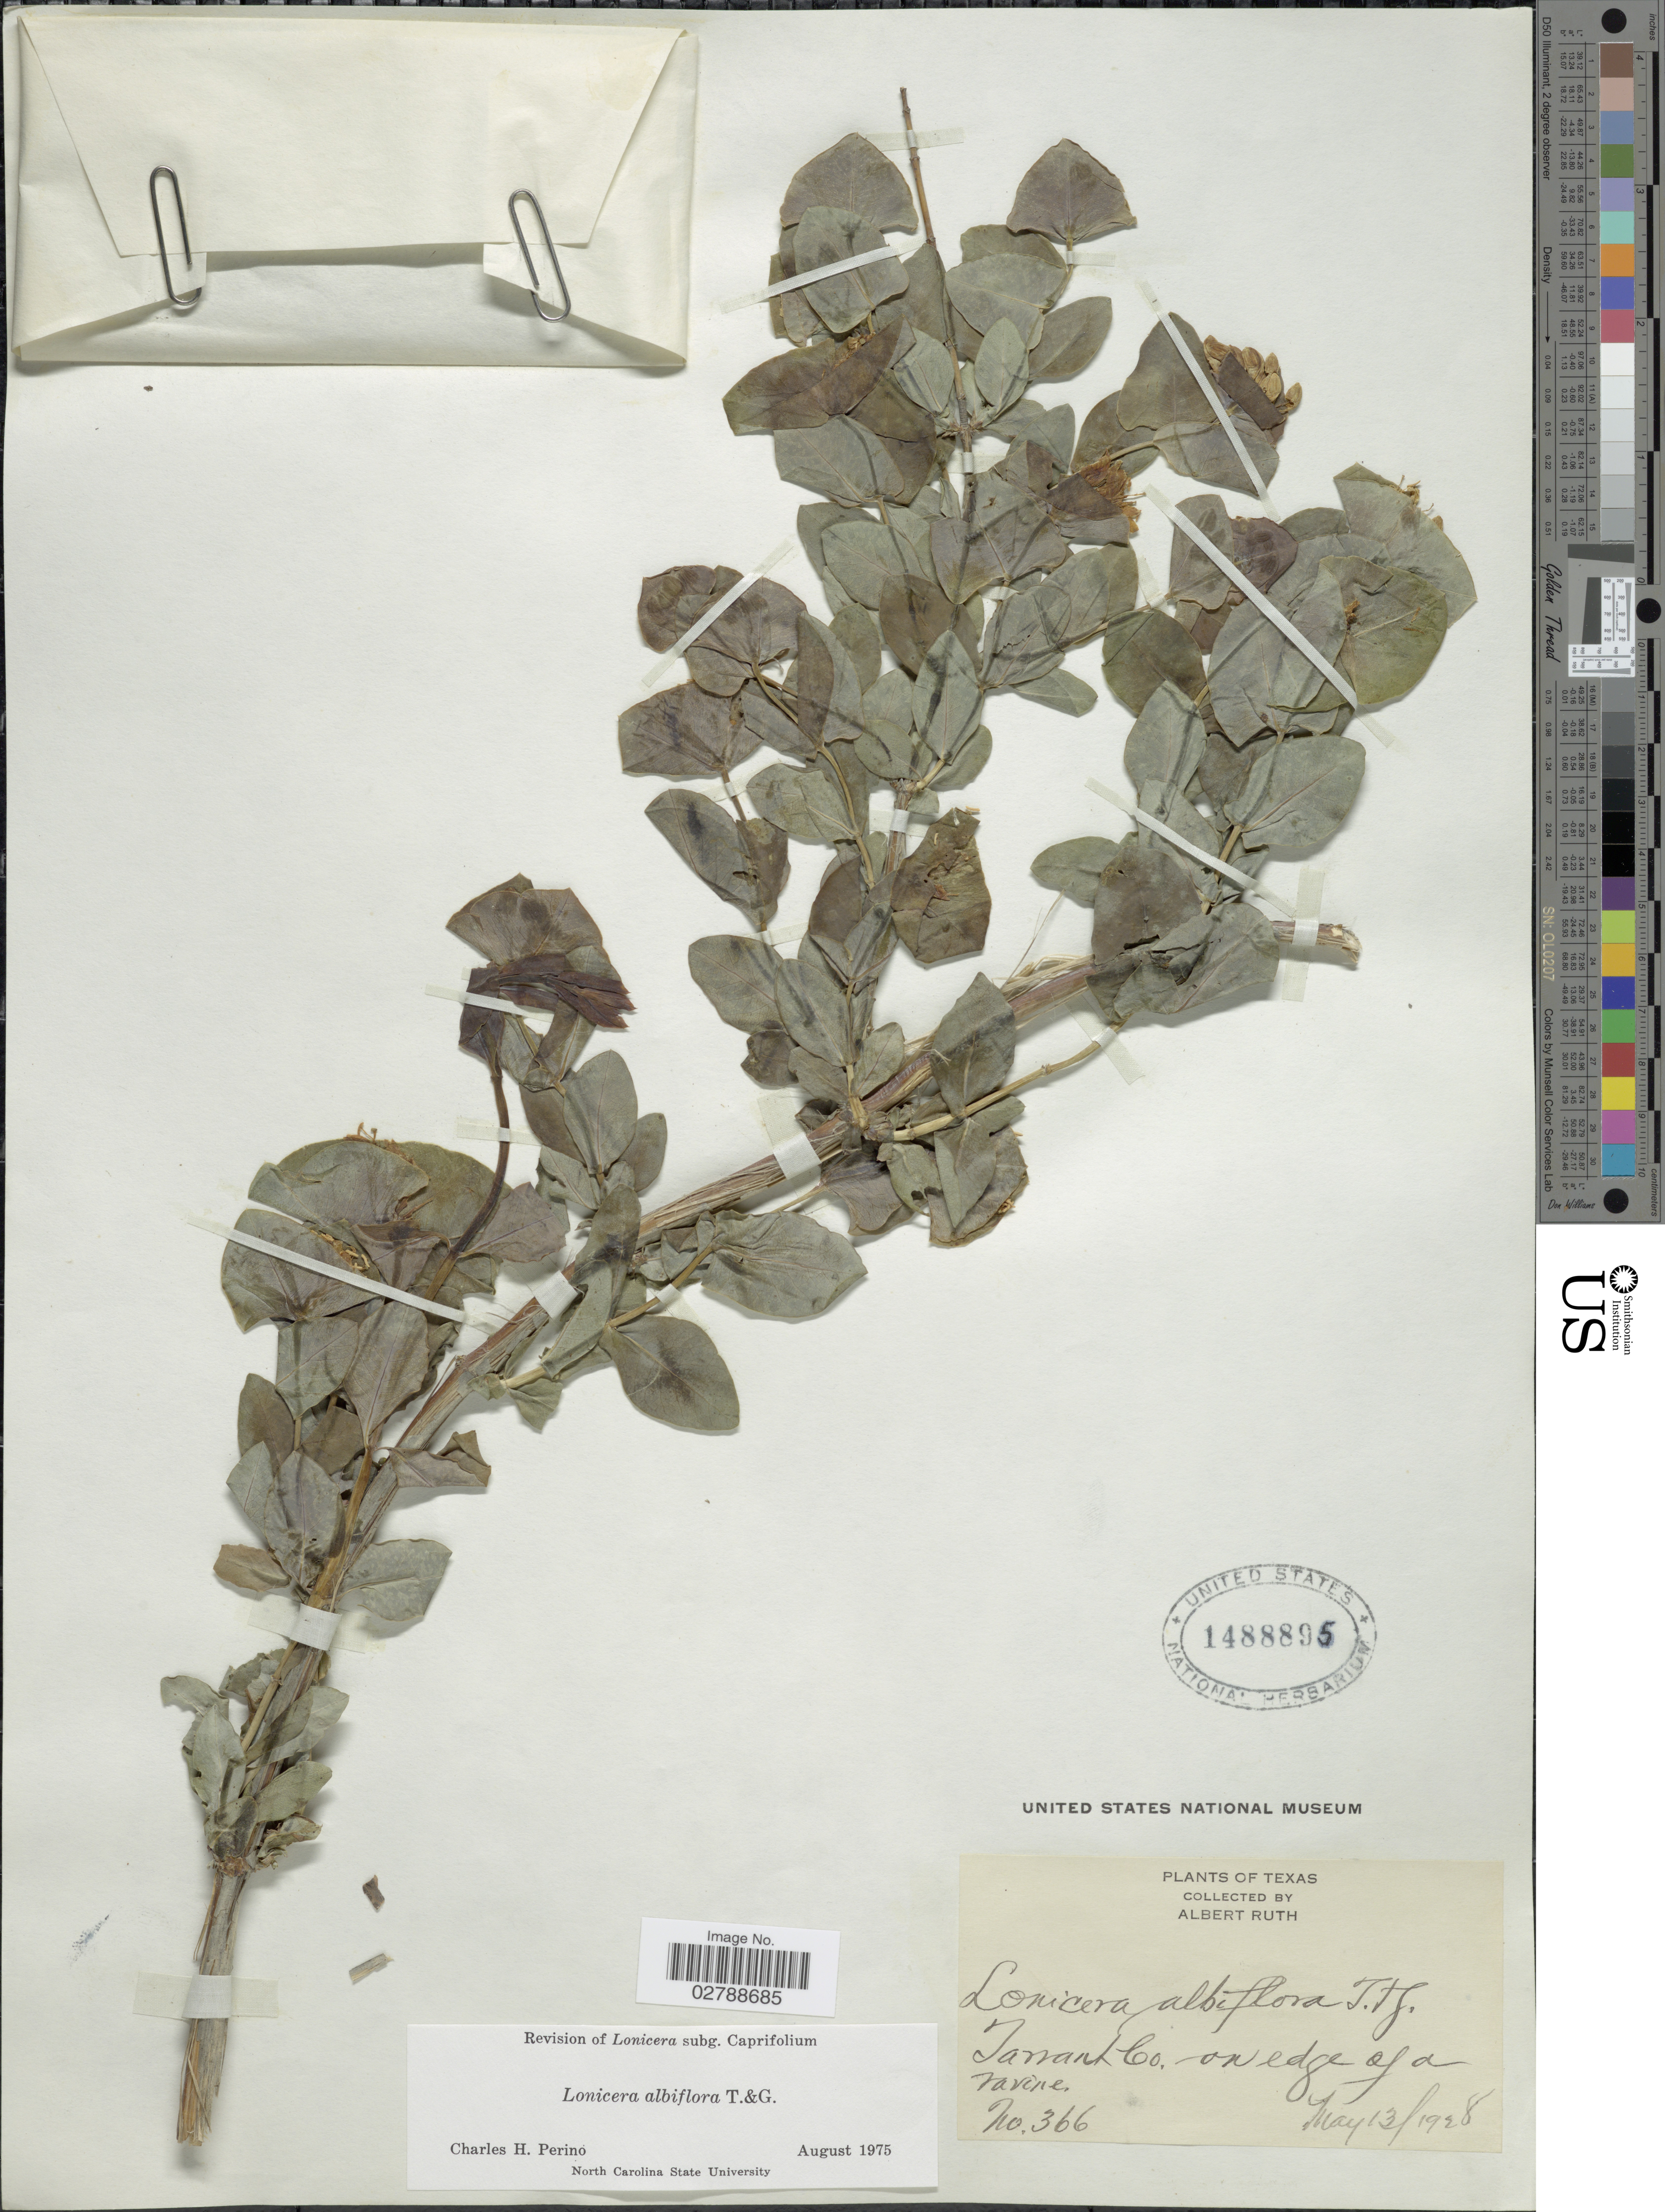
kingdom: Plantae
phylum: Tracheophyta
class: Magnoliopsida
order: Dipsacales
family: Caprifoliaceae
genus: Lonicera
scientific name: Lonicera albiflora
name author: Torr. & A. Gray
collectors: A. Ruth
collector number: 366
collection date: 1928-05-13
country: United States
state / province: Texas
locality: Tarrant Co, on edge of a ravine.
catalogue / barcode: US 1488895